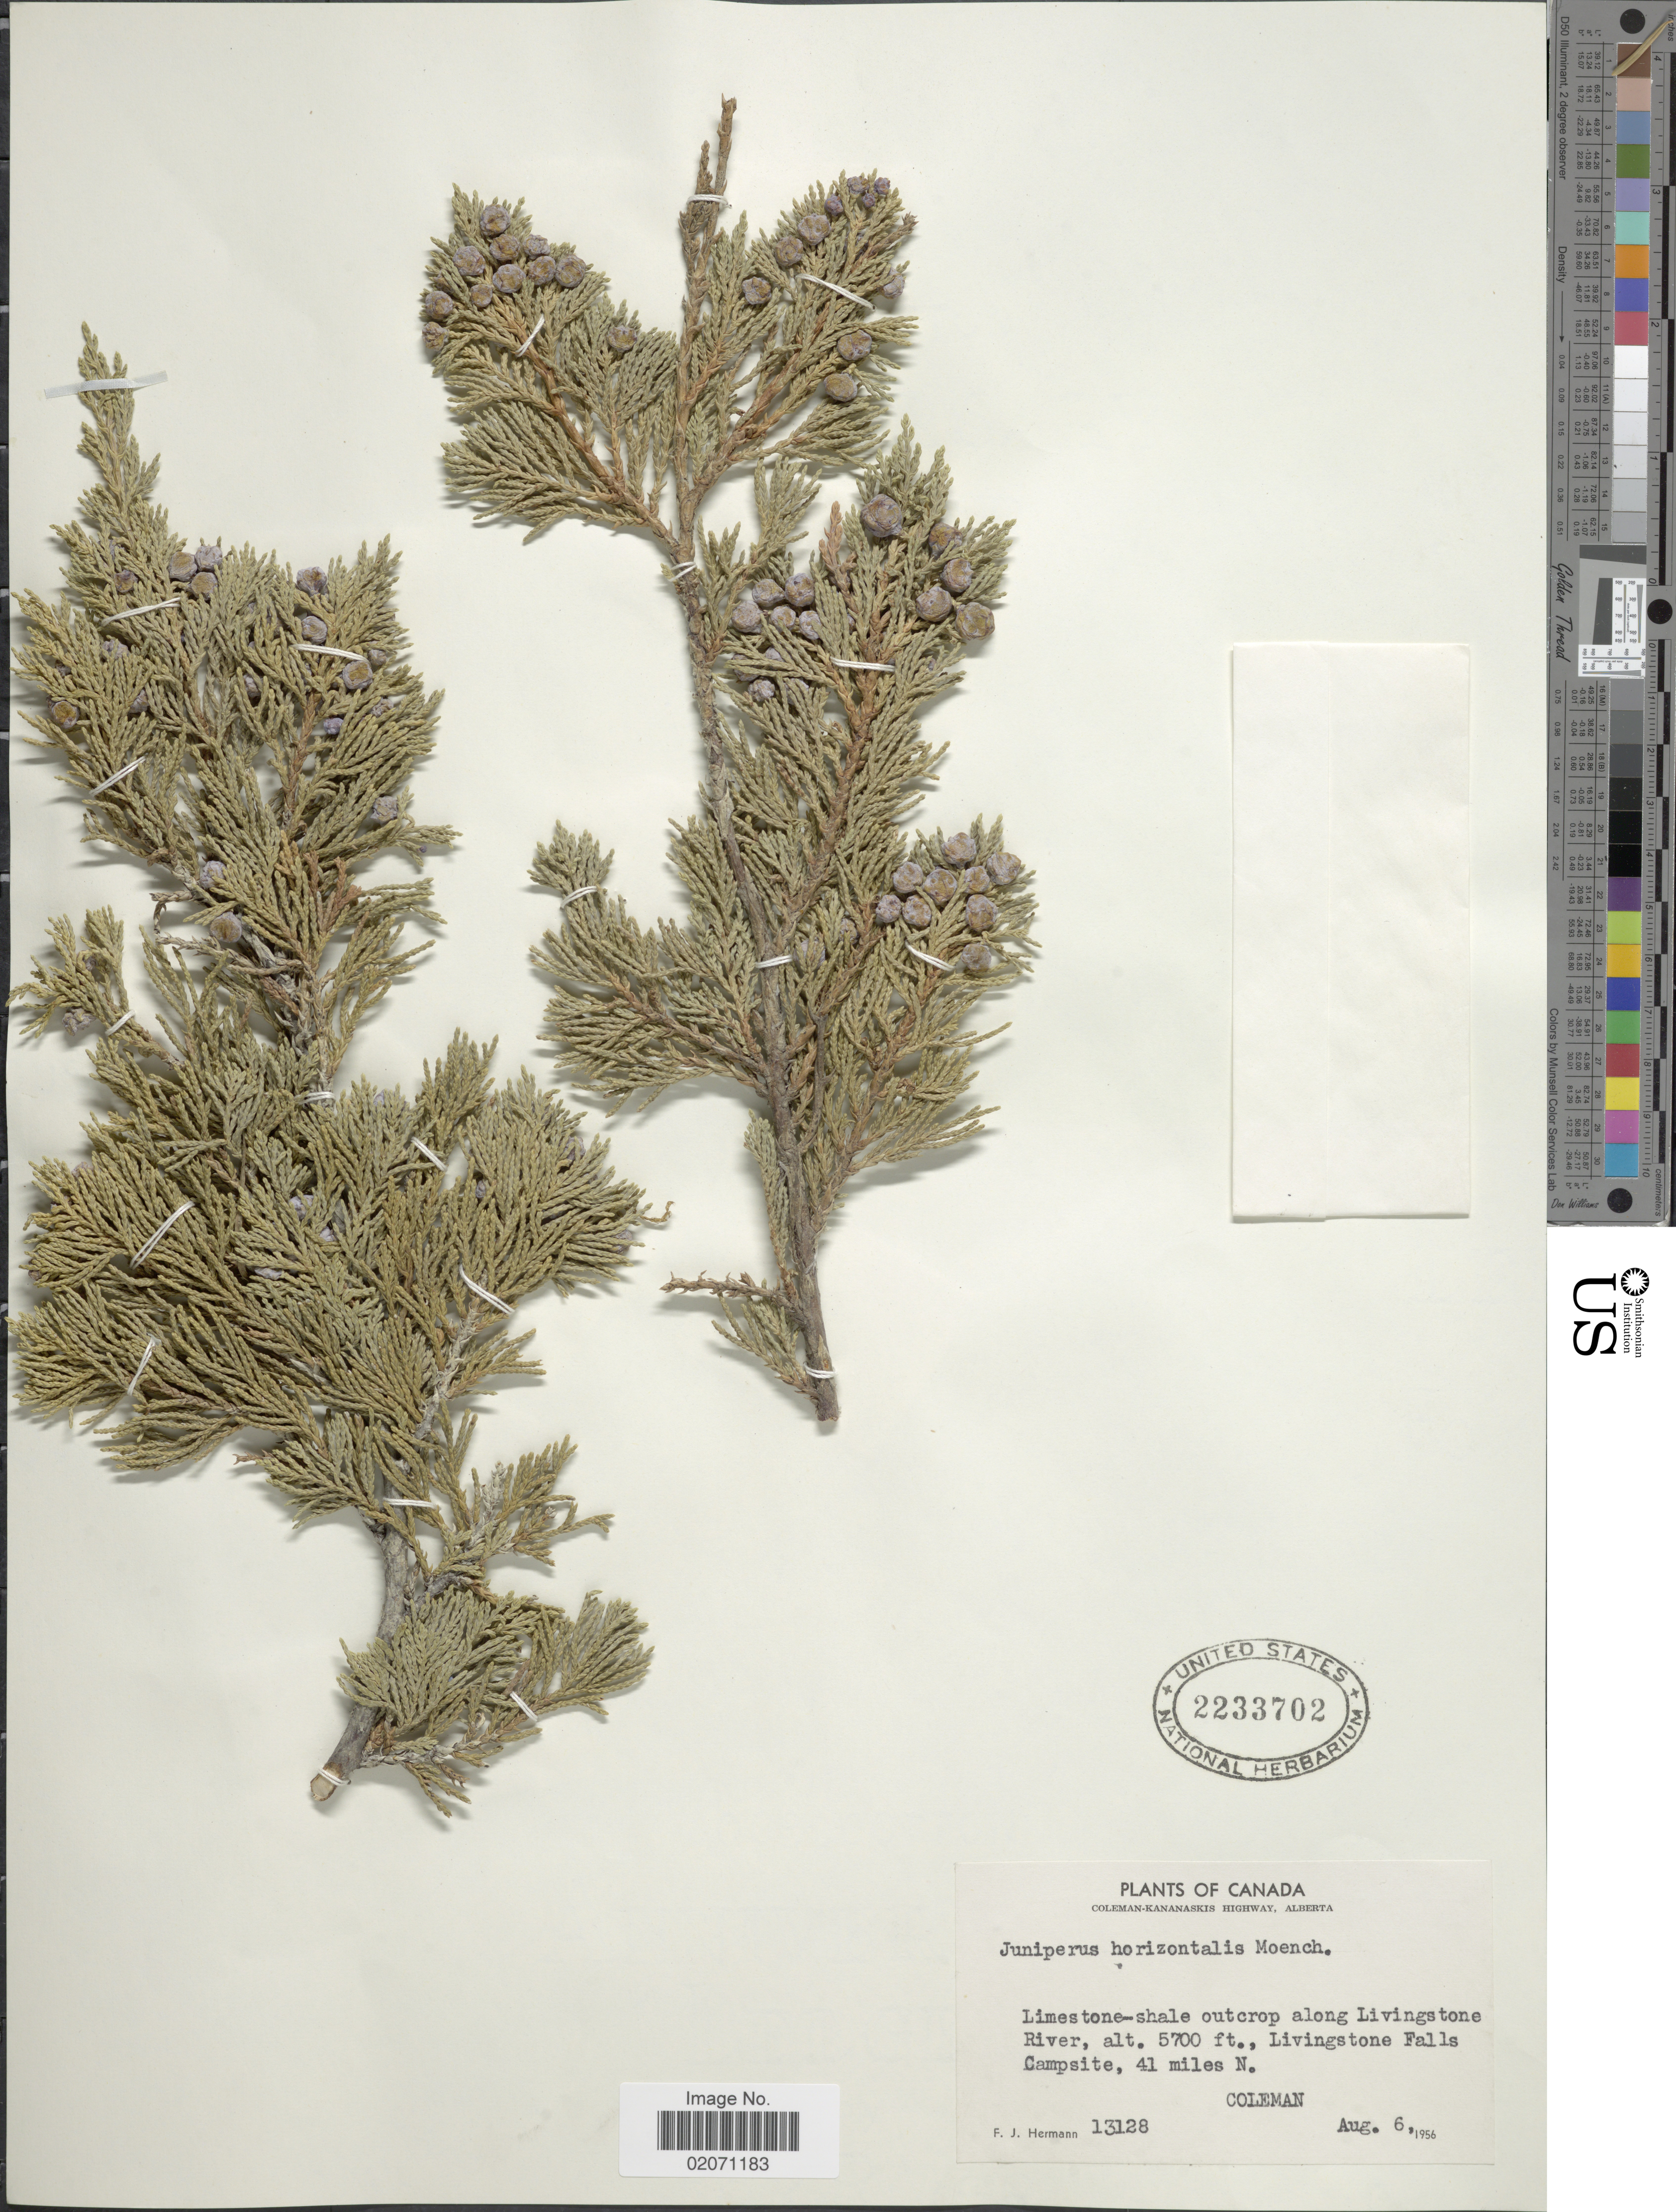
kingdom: Plantae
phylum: Tracheophyta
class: Pinopsida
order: Pinales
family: Cupressaceae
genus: Juniperus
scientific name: Juniperus horizontalis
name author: Moench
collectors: F. J. Hermann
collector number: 13128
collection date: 1956-08-06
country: Canada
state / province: Alberta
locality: Coleman-Kananskis Highway, along Livingstone River, Livingstone Falls Campsite, 41 miles N. Coleman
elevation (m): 1737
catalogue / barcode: US 2233702